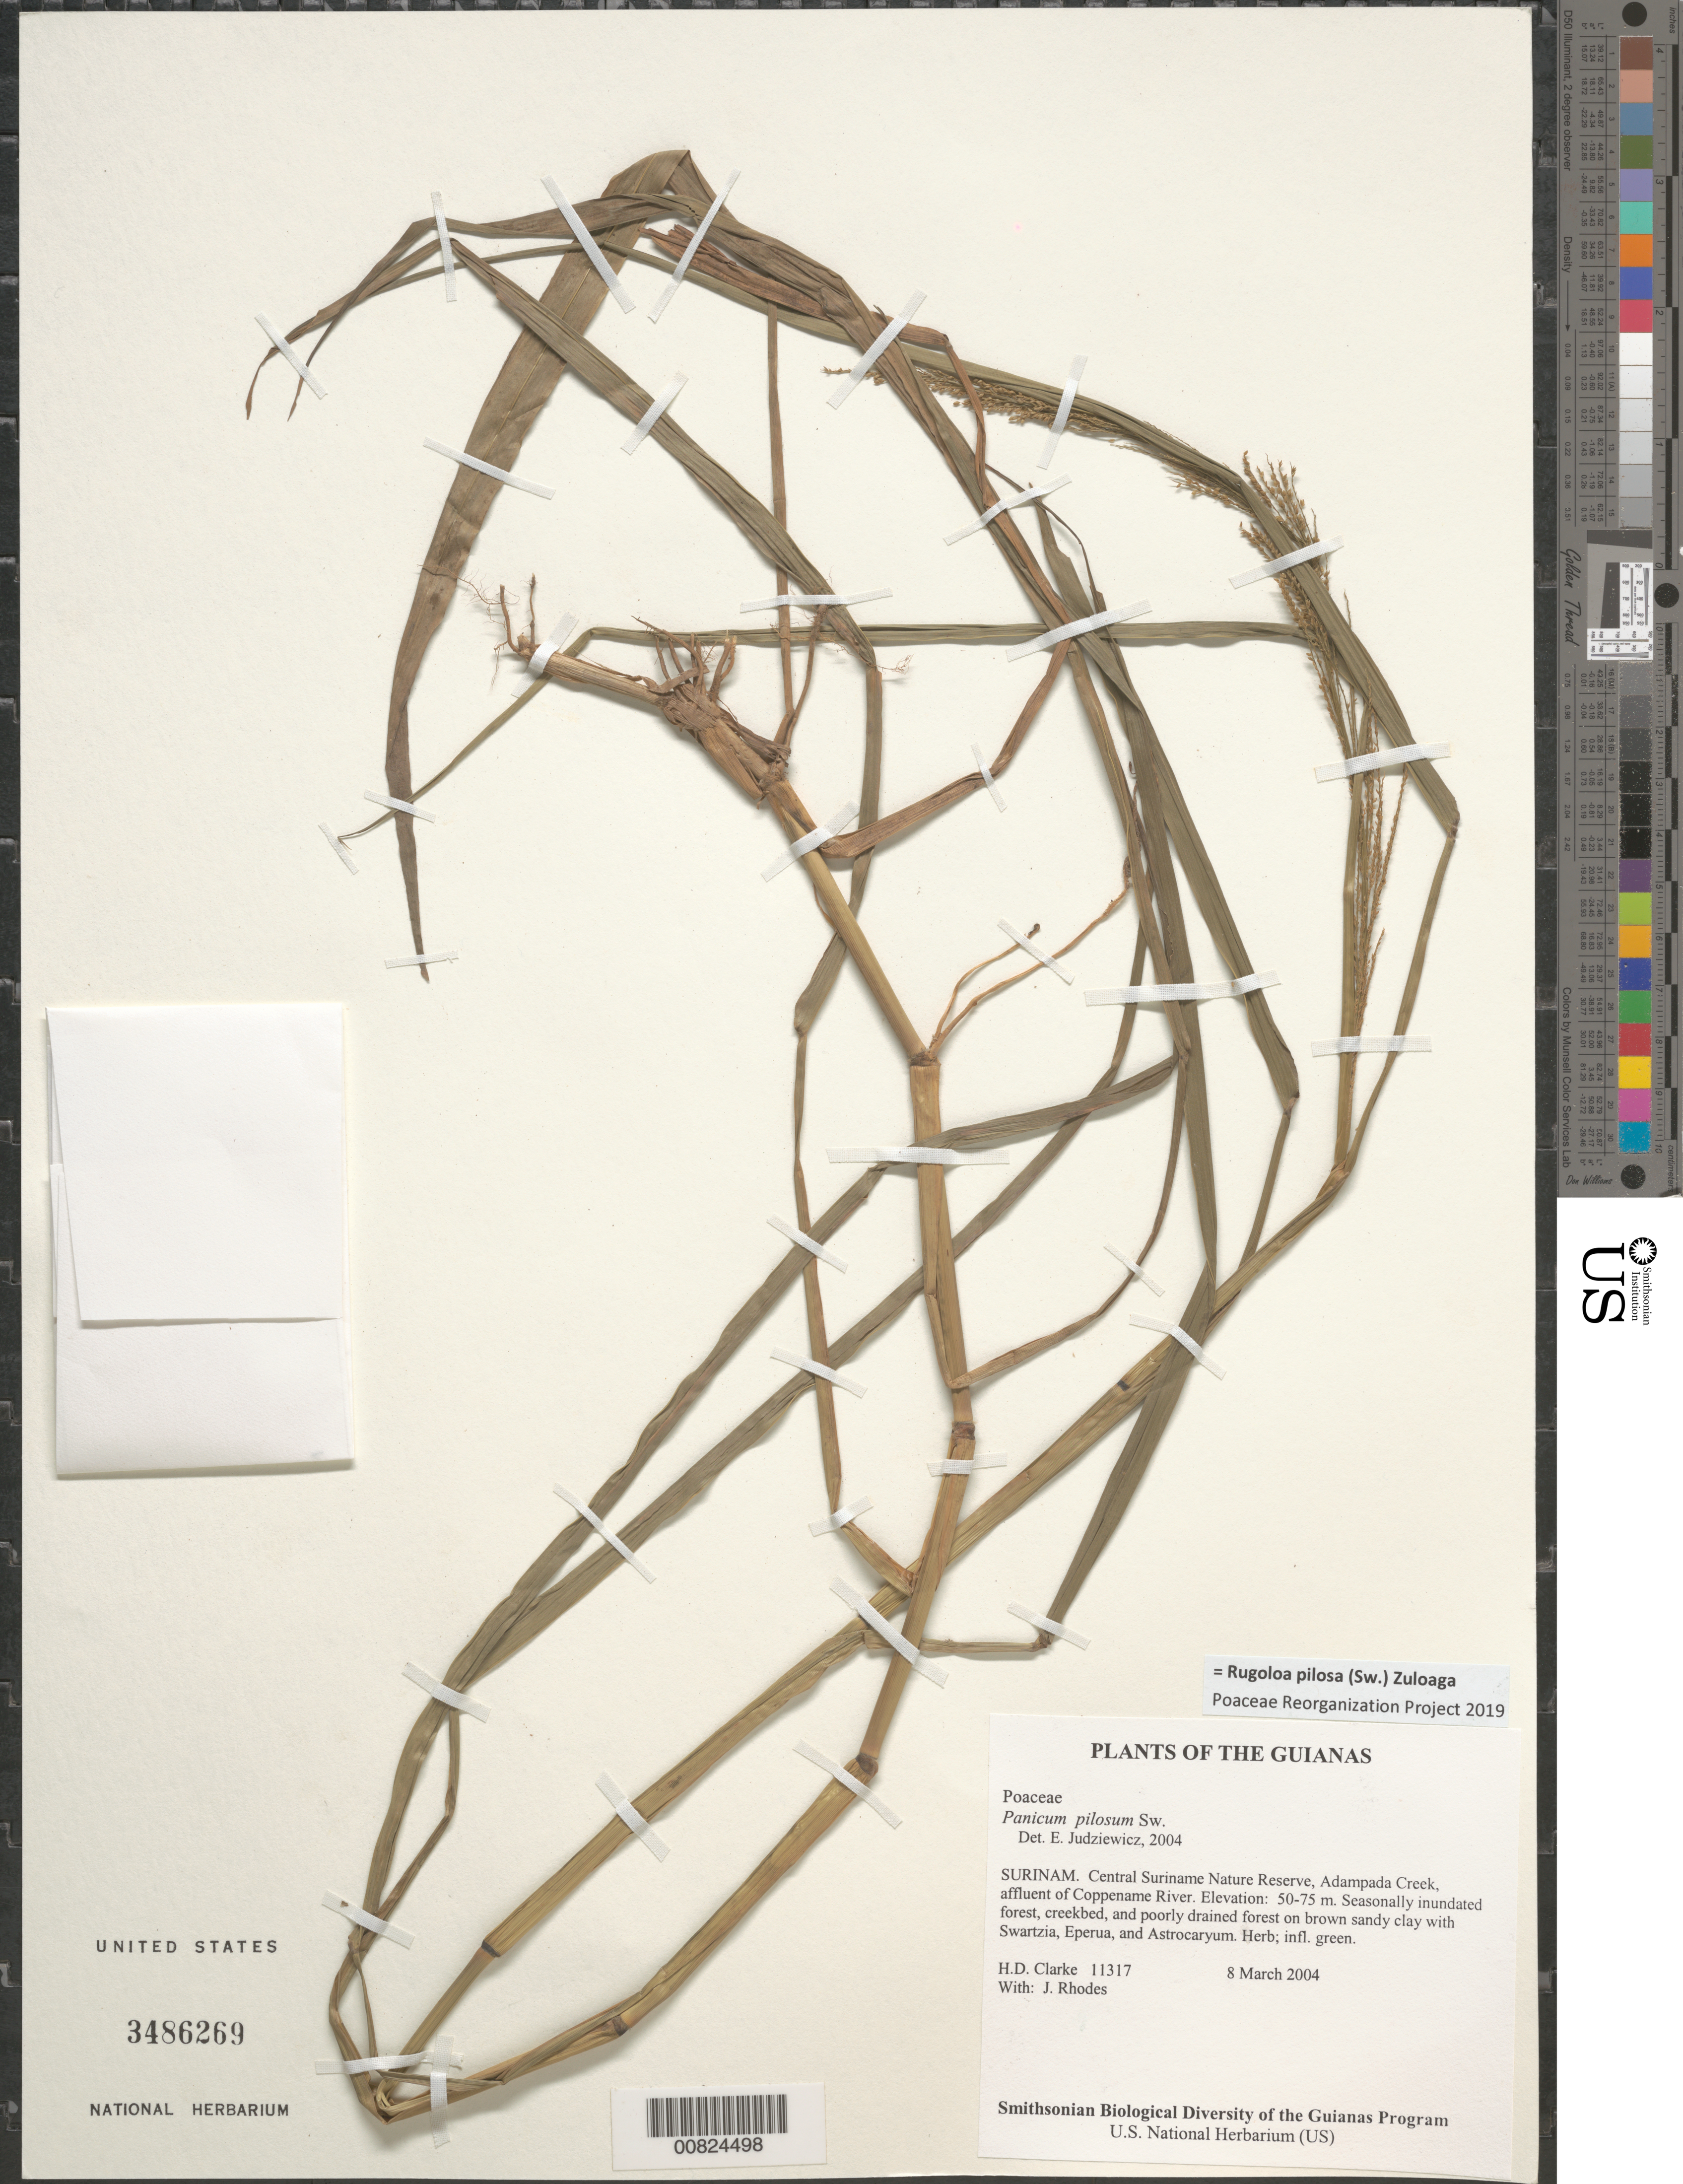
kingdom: Plantae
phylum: Tracheophyta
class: Liliopsida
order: Poales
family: Poaceae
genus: Panicum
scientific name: Panicum pilosum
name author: Sw.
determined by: Judziewicz, E. J.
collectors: H. D. Clarke & J. Rhodes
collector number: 11317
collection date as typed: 8 March 2004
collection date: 2004-03-08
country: Suriname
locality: Central Suriname Nature Reserve, Adampada Creek, affluent of Coppename River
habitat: Seasonally inundated forest, creekbed, and poorly drained forest on brown sandy clay with Swartzia, Eperua, and Astrocaryum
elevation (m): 50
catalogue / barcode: US 3486269